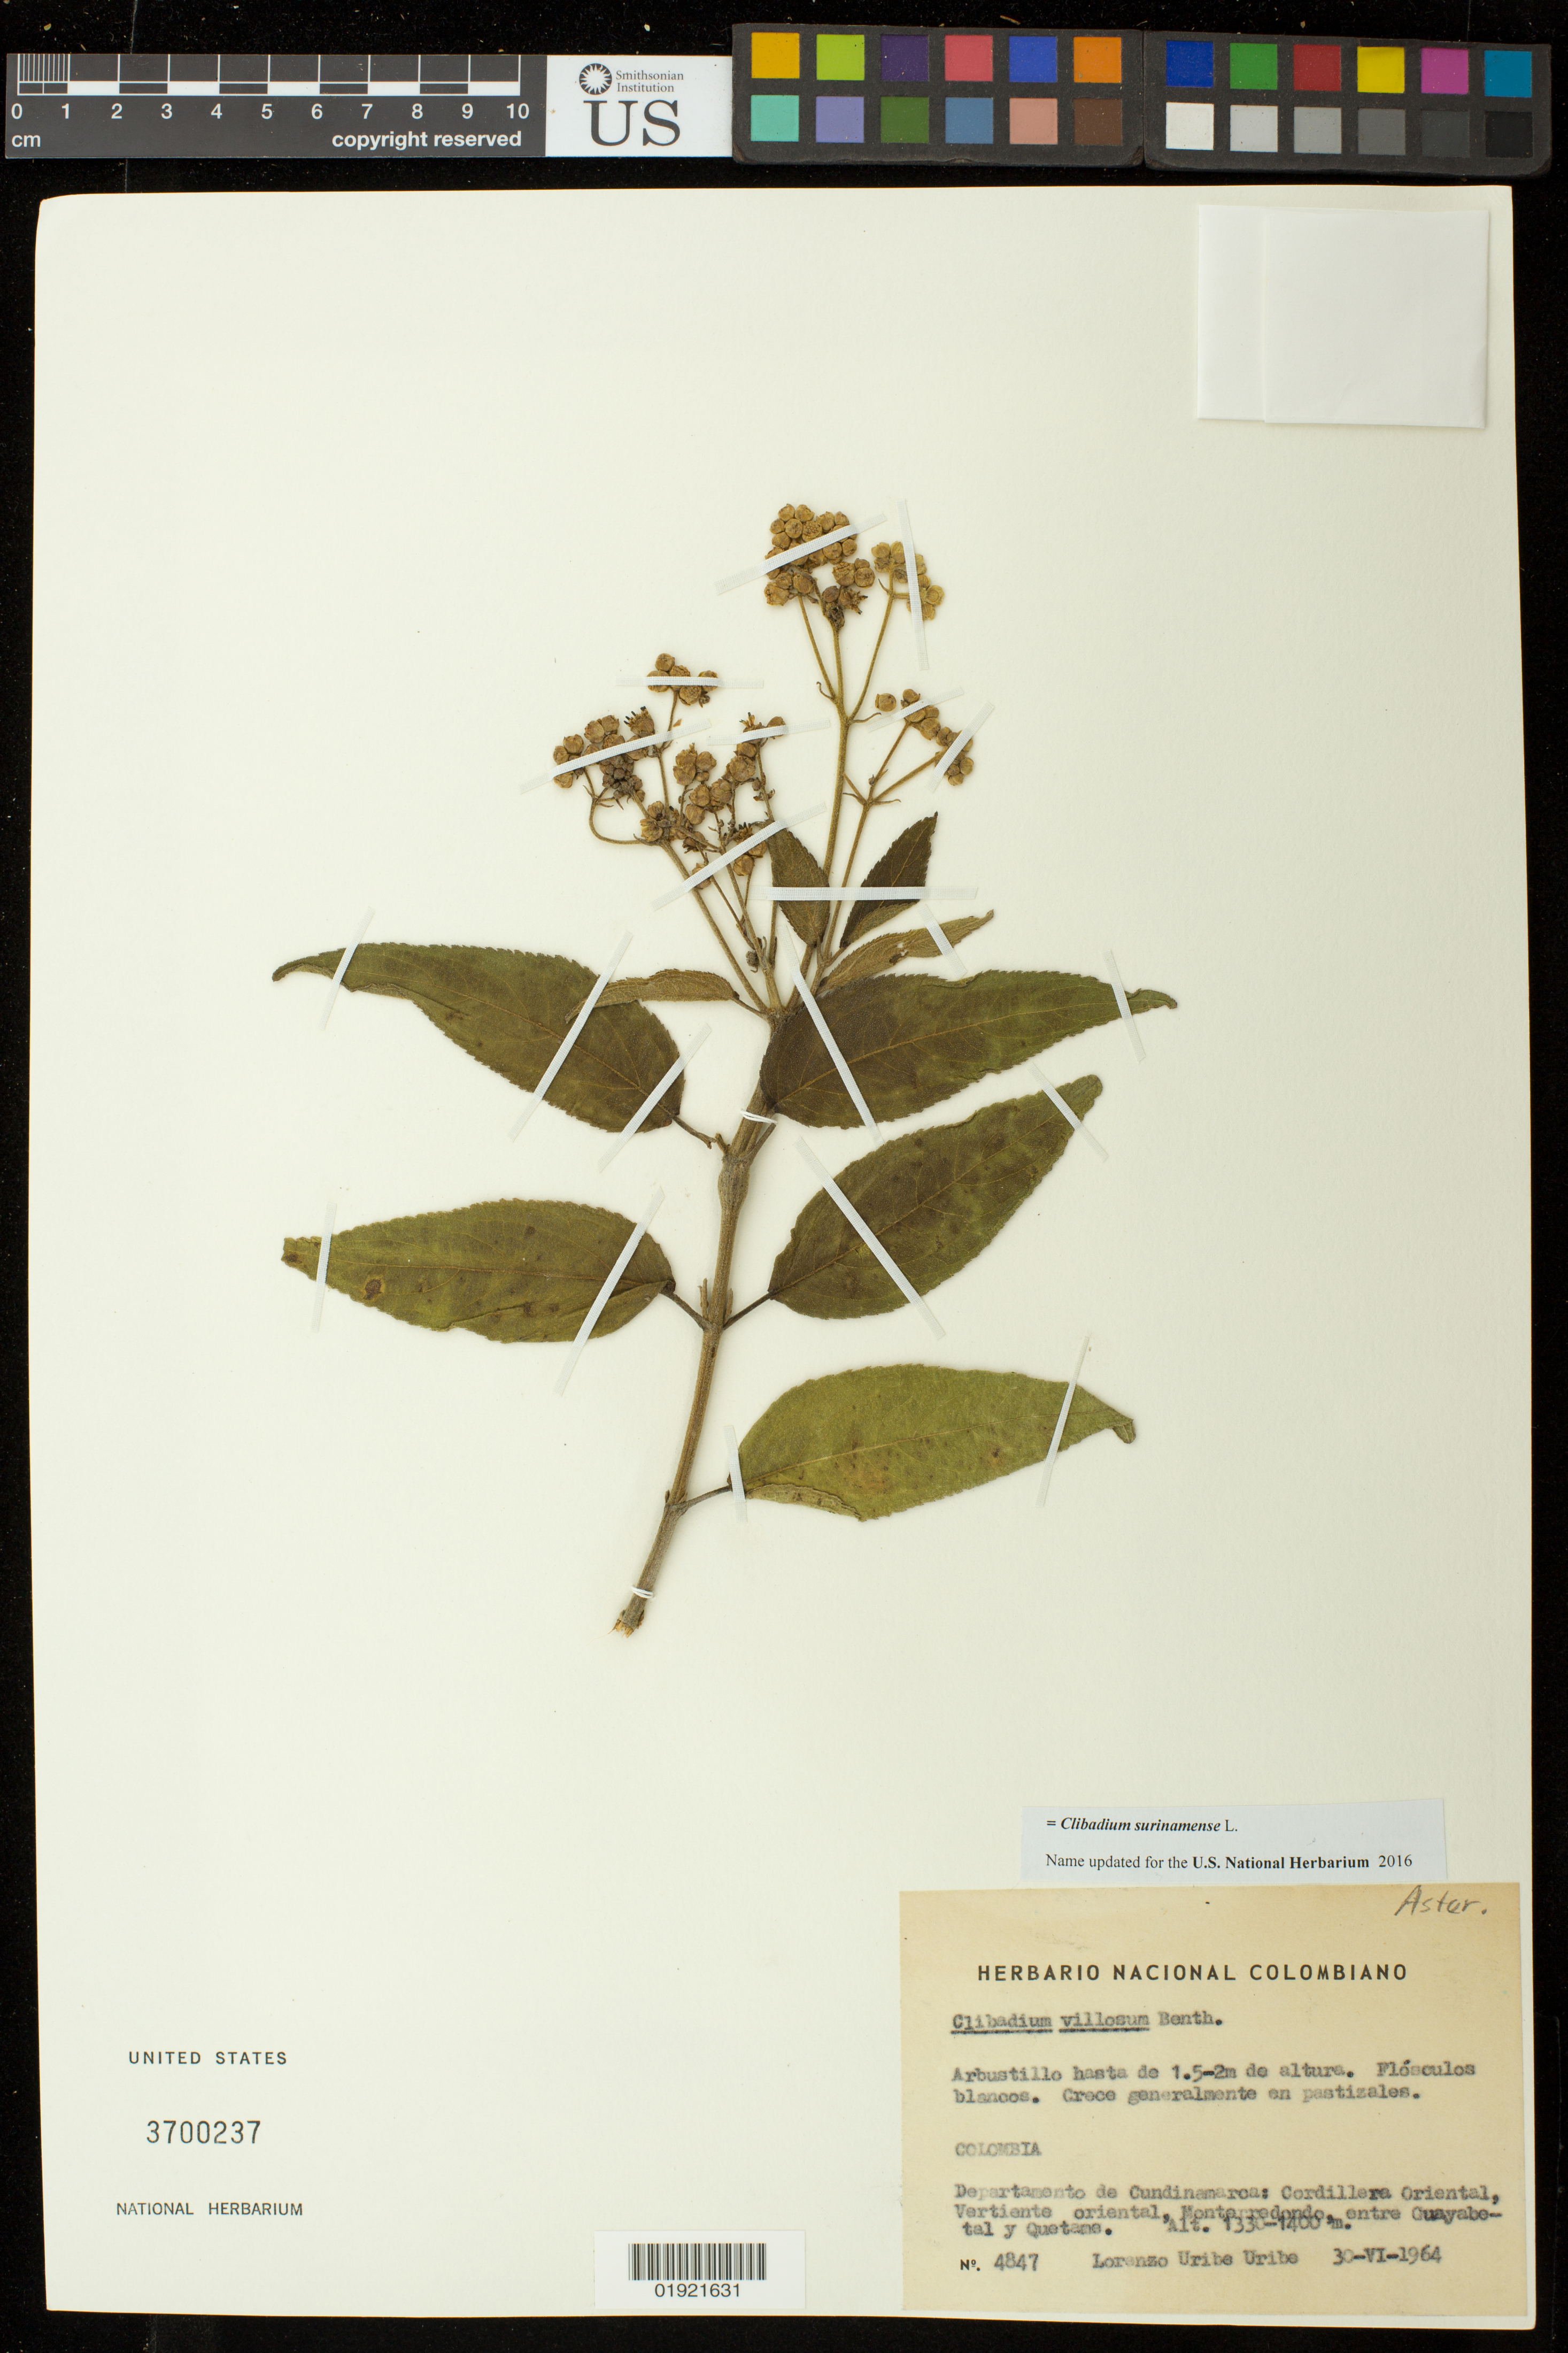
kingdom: Plantae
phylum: Tracheophyta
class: Magnoliopsida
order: Asterales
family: Asteraceae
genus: Clibadium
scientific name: Clibadium surinamense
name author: L.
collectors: L. Uribe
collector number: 4847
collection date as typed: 30-VI-1964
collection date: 1964-06-30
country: Colombia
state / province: Cundinamarca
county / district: Cordillera Oriental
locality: Vertiente oriental, Monterredondo, entre Cuayabetal y Quetane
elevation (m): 1330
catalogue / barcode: US 3700237